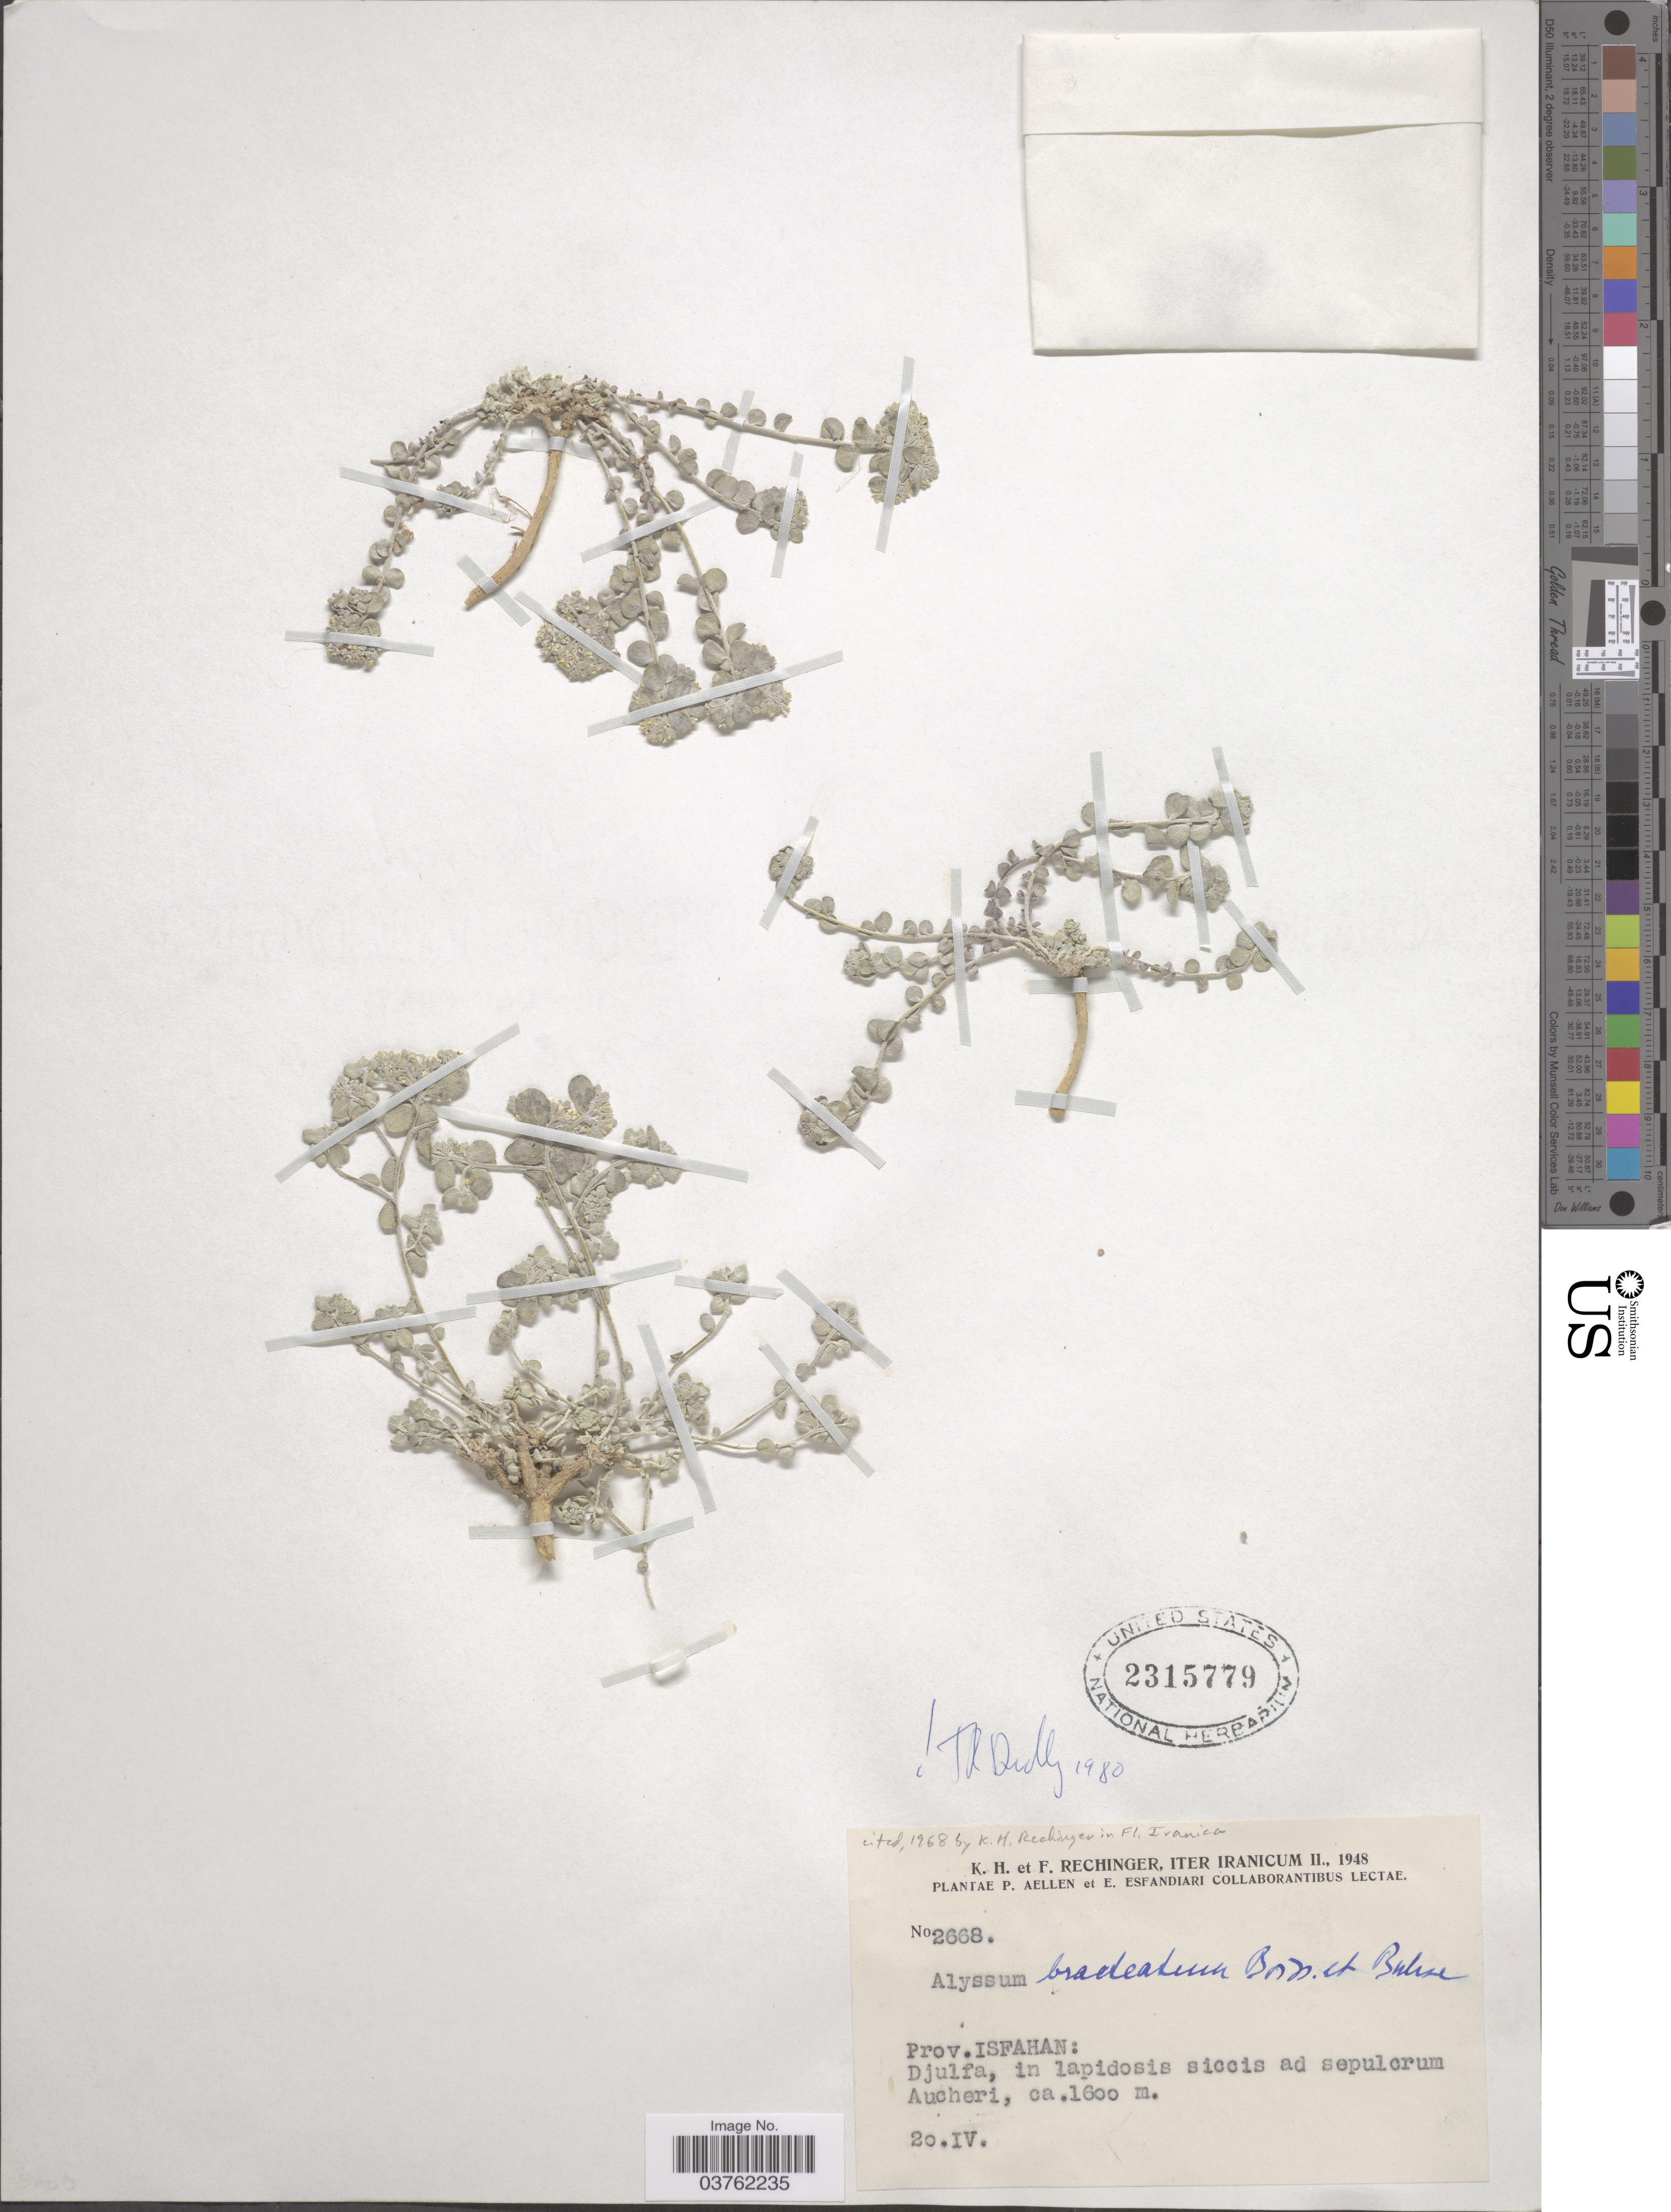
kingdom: Plantae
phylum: Tracheophyta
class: Magnoliopsida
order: Brassicales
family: Brassicaceae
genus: Alyssum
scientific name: Alyssum bracteatum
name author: Boiss. & Buhse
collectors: K. H. Rechinger & F. Rechinger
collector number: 2668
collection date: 1948-04-20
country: Iran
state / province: Esfahan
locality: Iter Iranicum II. Prov. Isfahan: Djulfa, in lapidosis siccis ad sepulcrum Aucheri.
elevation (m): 1600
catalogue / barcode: US 2315779